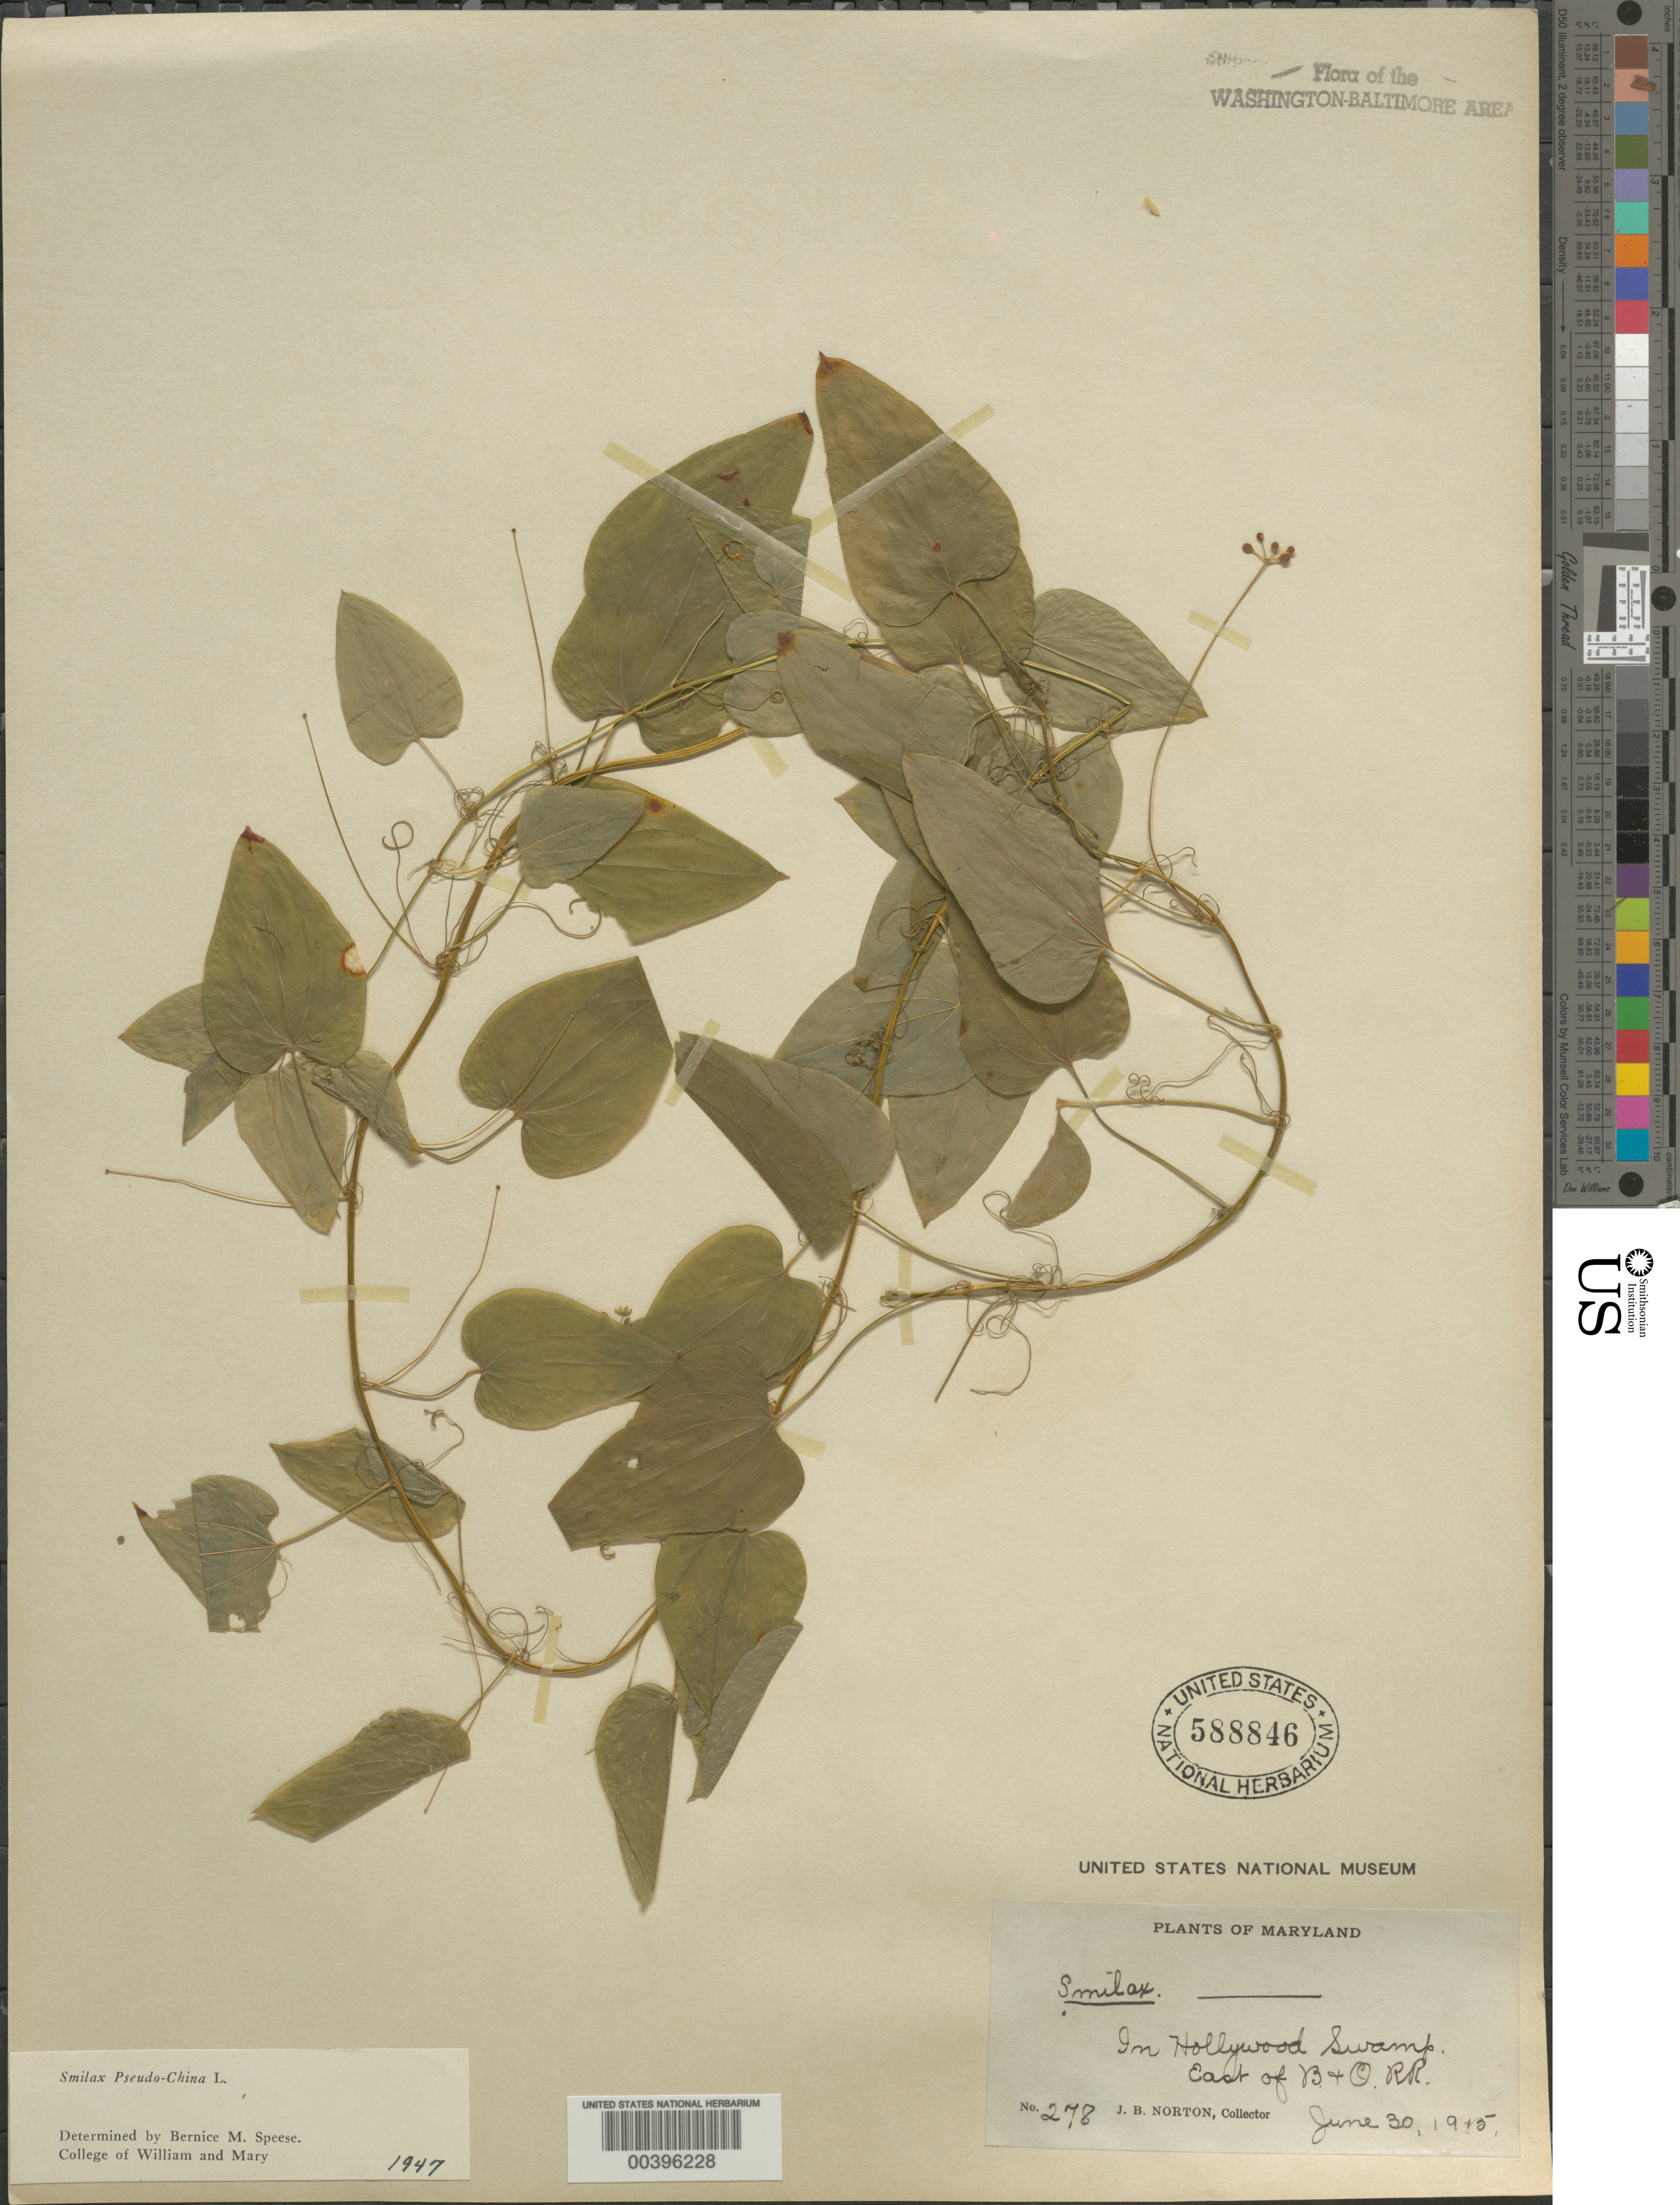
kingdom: Plantae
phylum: Tracheophyta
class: Liliopsida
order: Liliales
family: Smilacaceae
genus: Smilax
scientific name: Smilax pseudochina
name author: L.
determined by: Speese, B. M.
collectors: J. Norton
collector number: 278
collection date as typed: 30 Jun 1915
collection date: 1915-06-30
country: United States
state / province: Maryland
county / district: Prince George's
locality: Hollywood Swamp, east of B. and O. Railroad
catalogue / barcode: US 588846